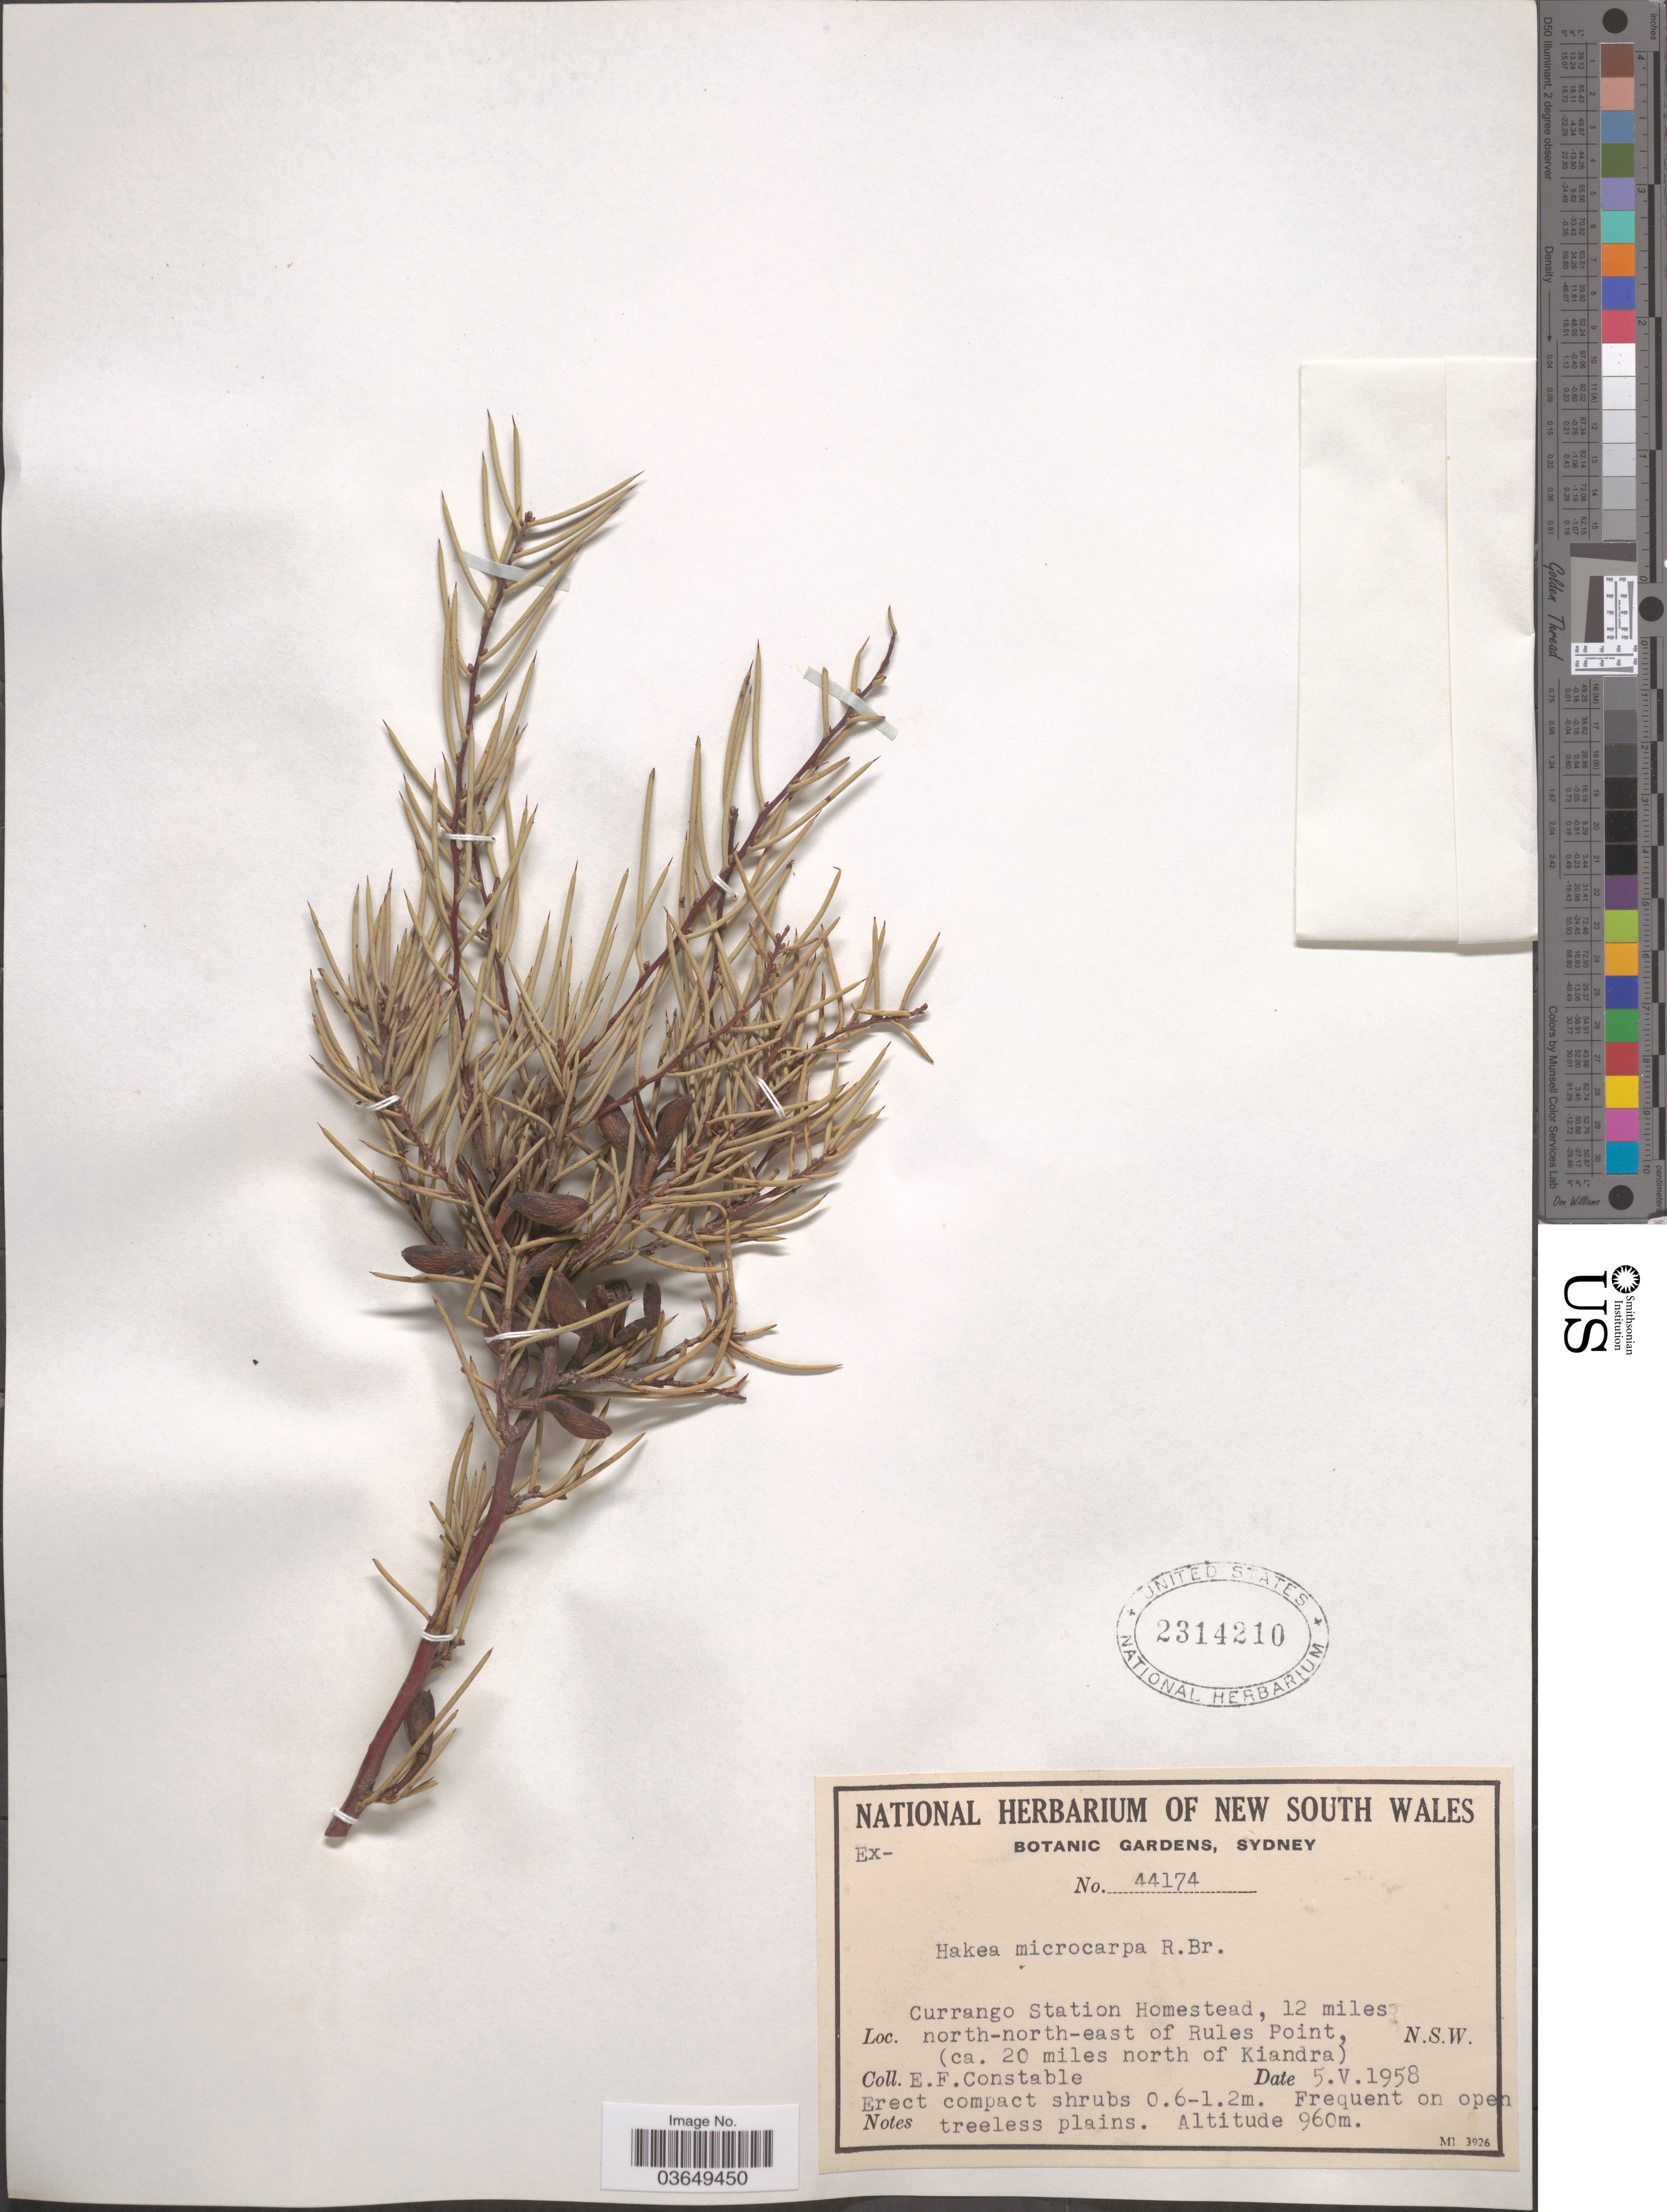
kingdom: Plantae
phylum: Tracheophyta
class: Magnoliopsida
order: Proteales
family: Proteaceae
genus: Hakea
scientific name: Hakea microcarpa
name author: R. Br.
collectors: E. F. Constable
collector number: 44174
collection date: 1958-05-05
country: Australia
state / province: New South Wales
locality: Currango Station Homestead, 12 miles north-north-east of Rules Point, (ca. 20 miles north of Kiandra).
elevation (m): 960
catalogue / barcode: US 2314210